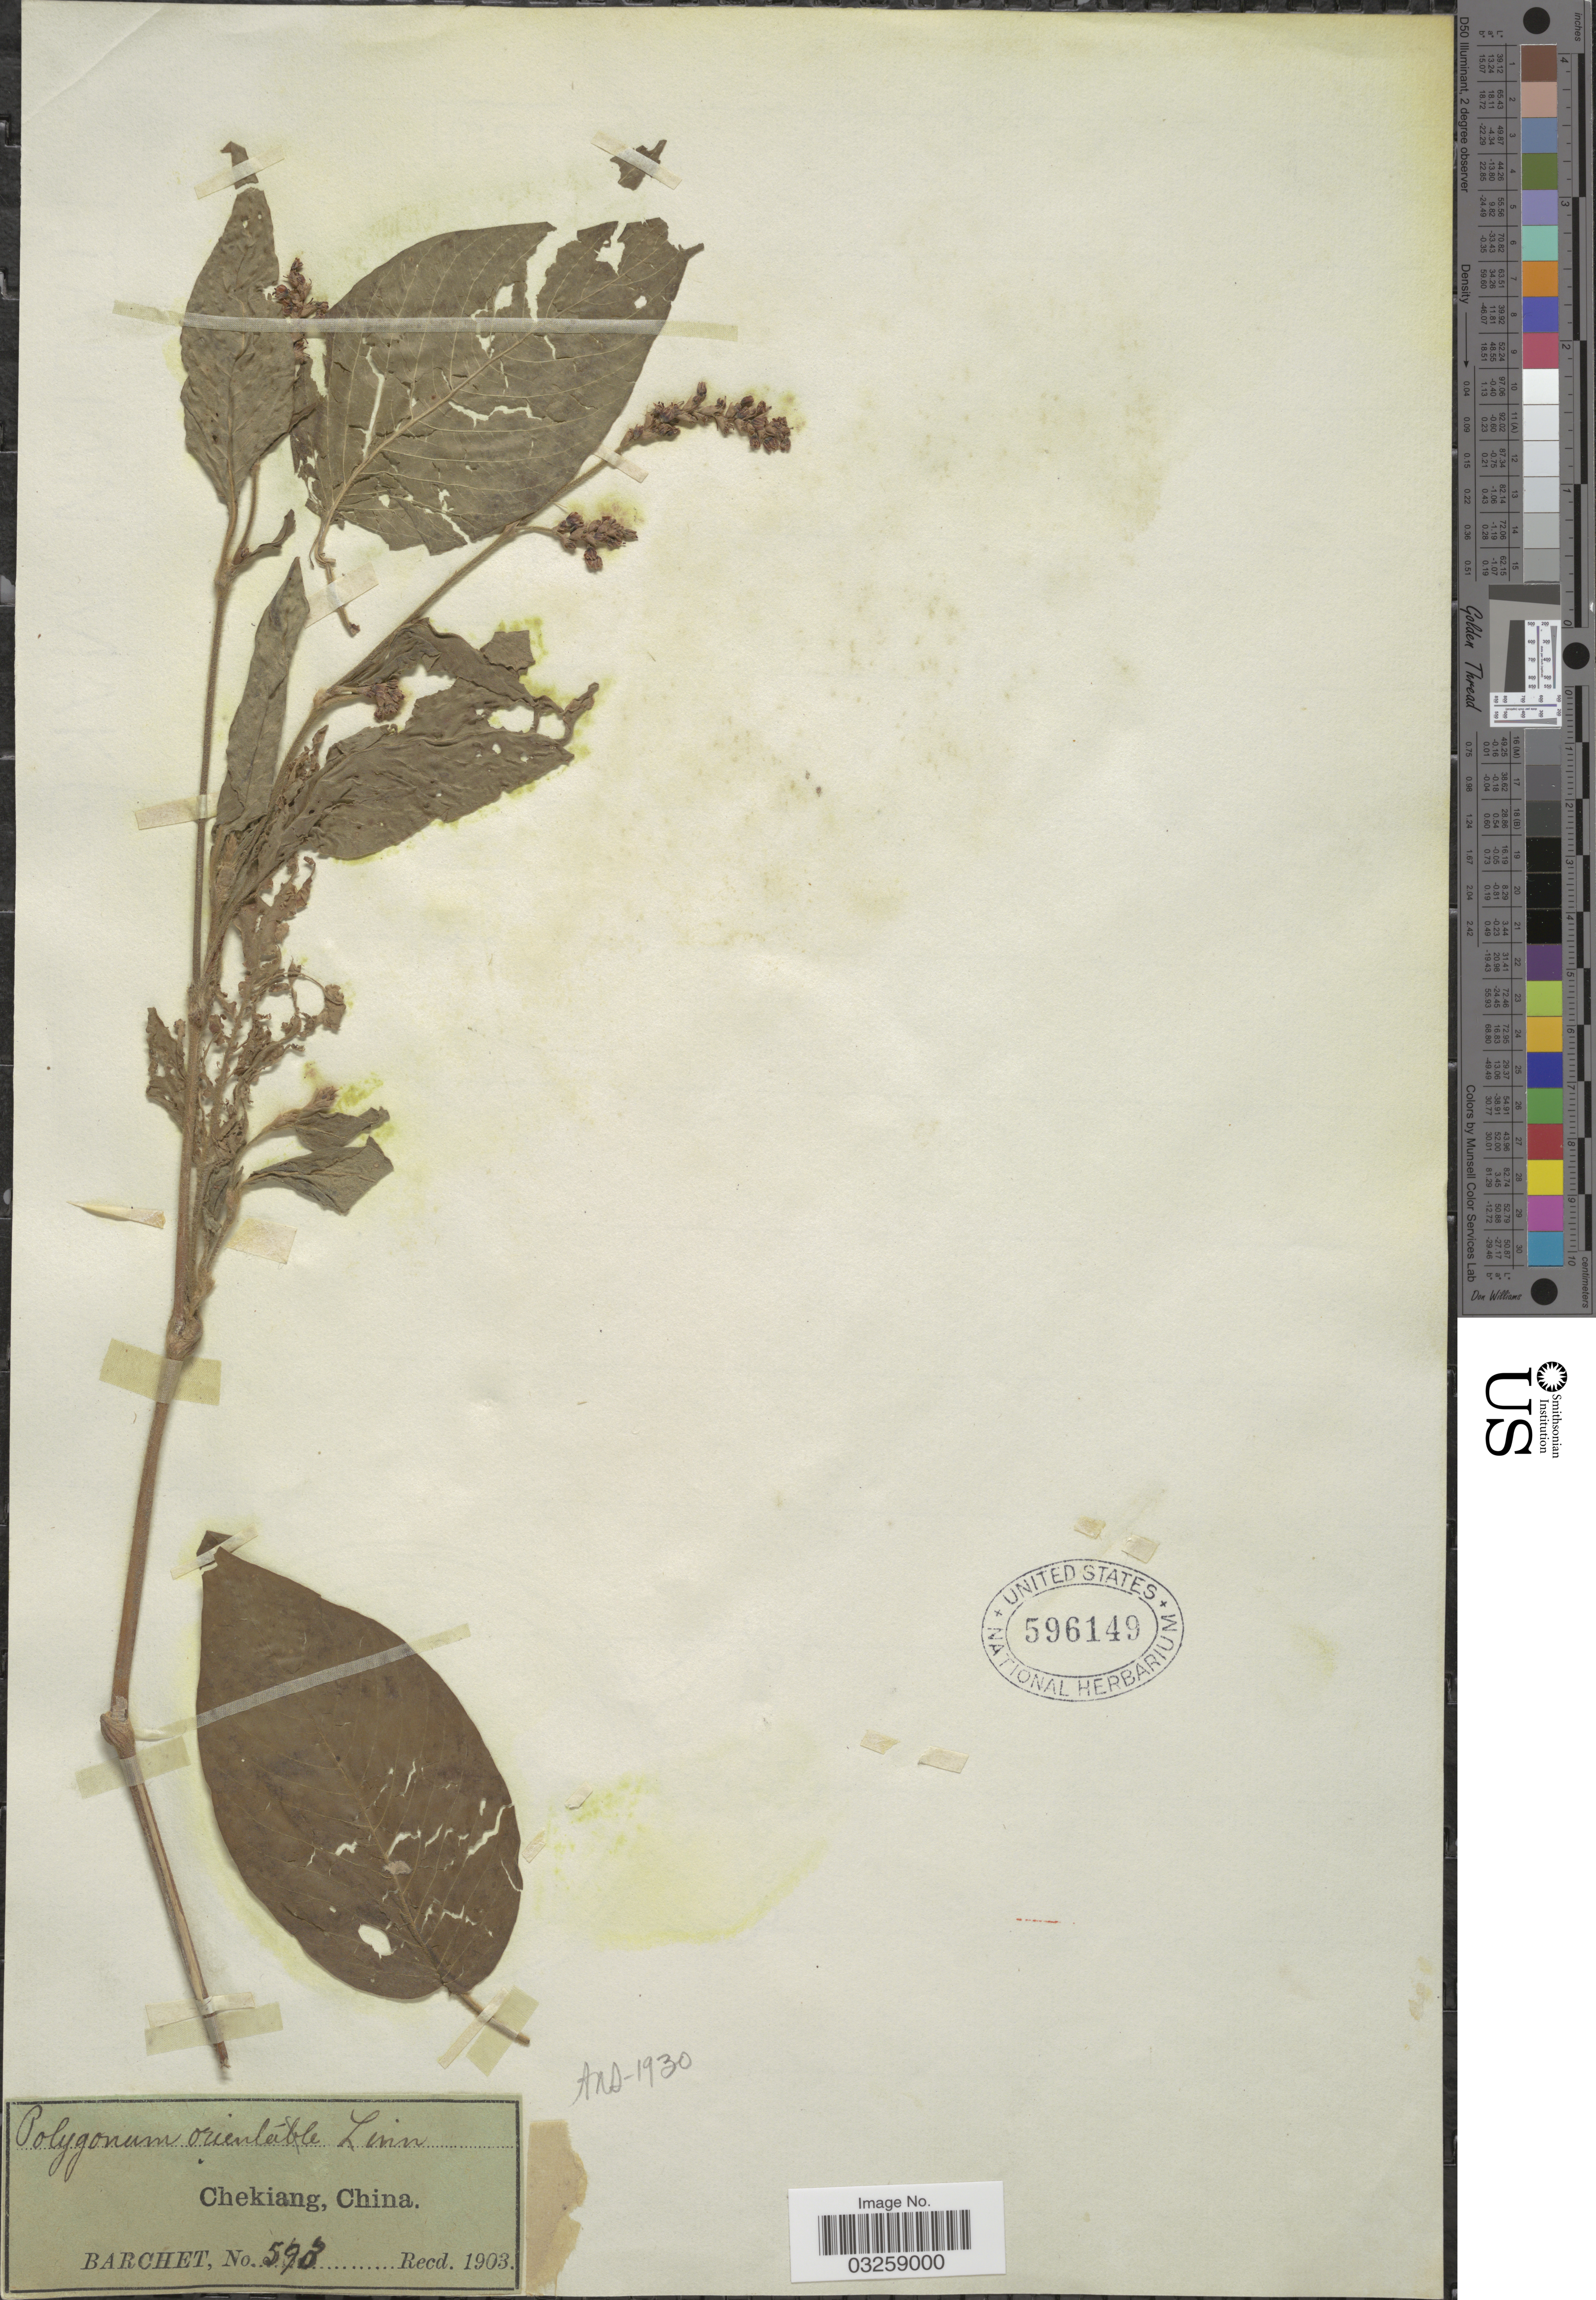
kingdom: Plantae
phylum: Tracheophyta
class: Magnoliopsida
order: Caryophyllales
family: Polygonaceae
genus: Polygonum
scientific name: Polygonum orientale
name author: L.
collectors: Barchet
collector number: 593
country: China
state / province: Zhejiang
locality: Chekiang.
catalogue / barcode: US 596149